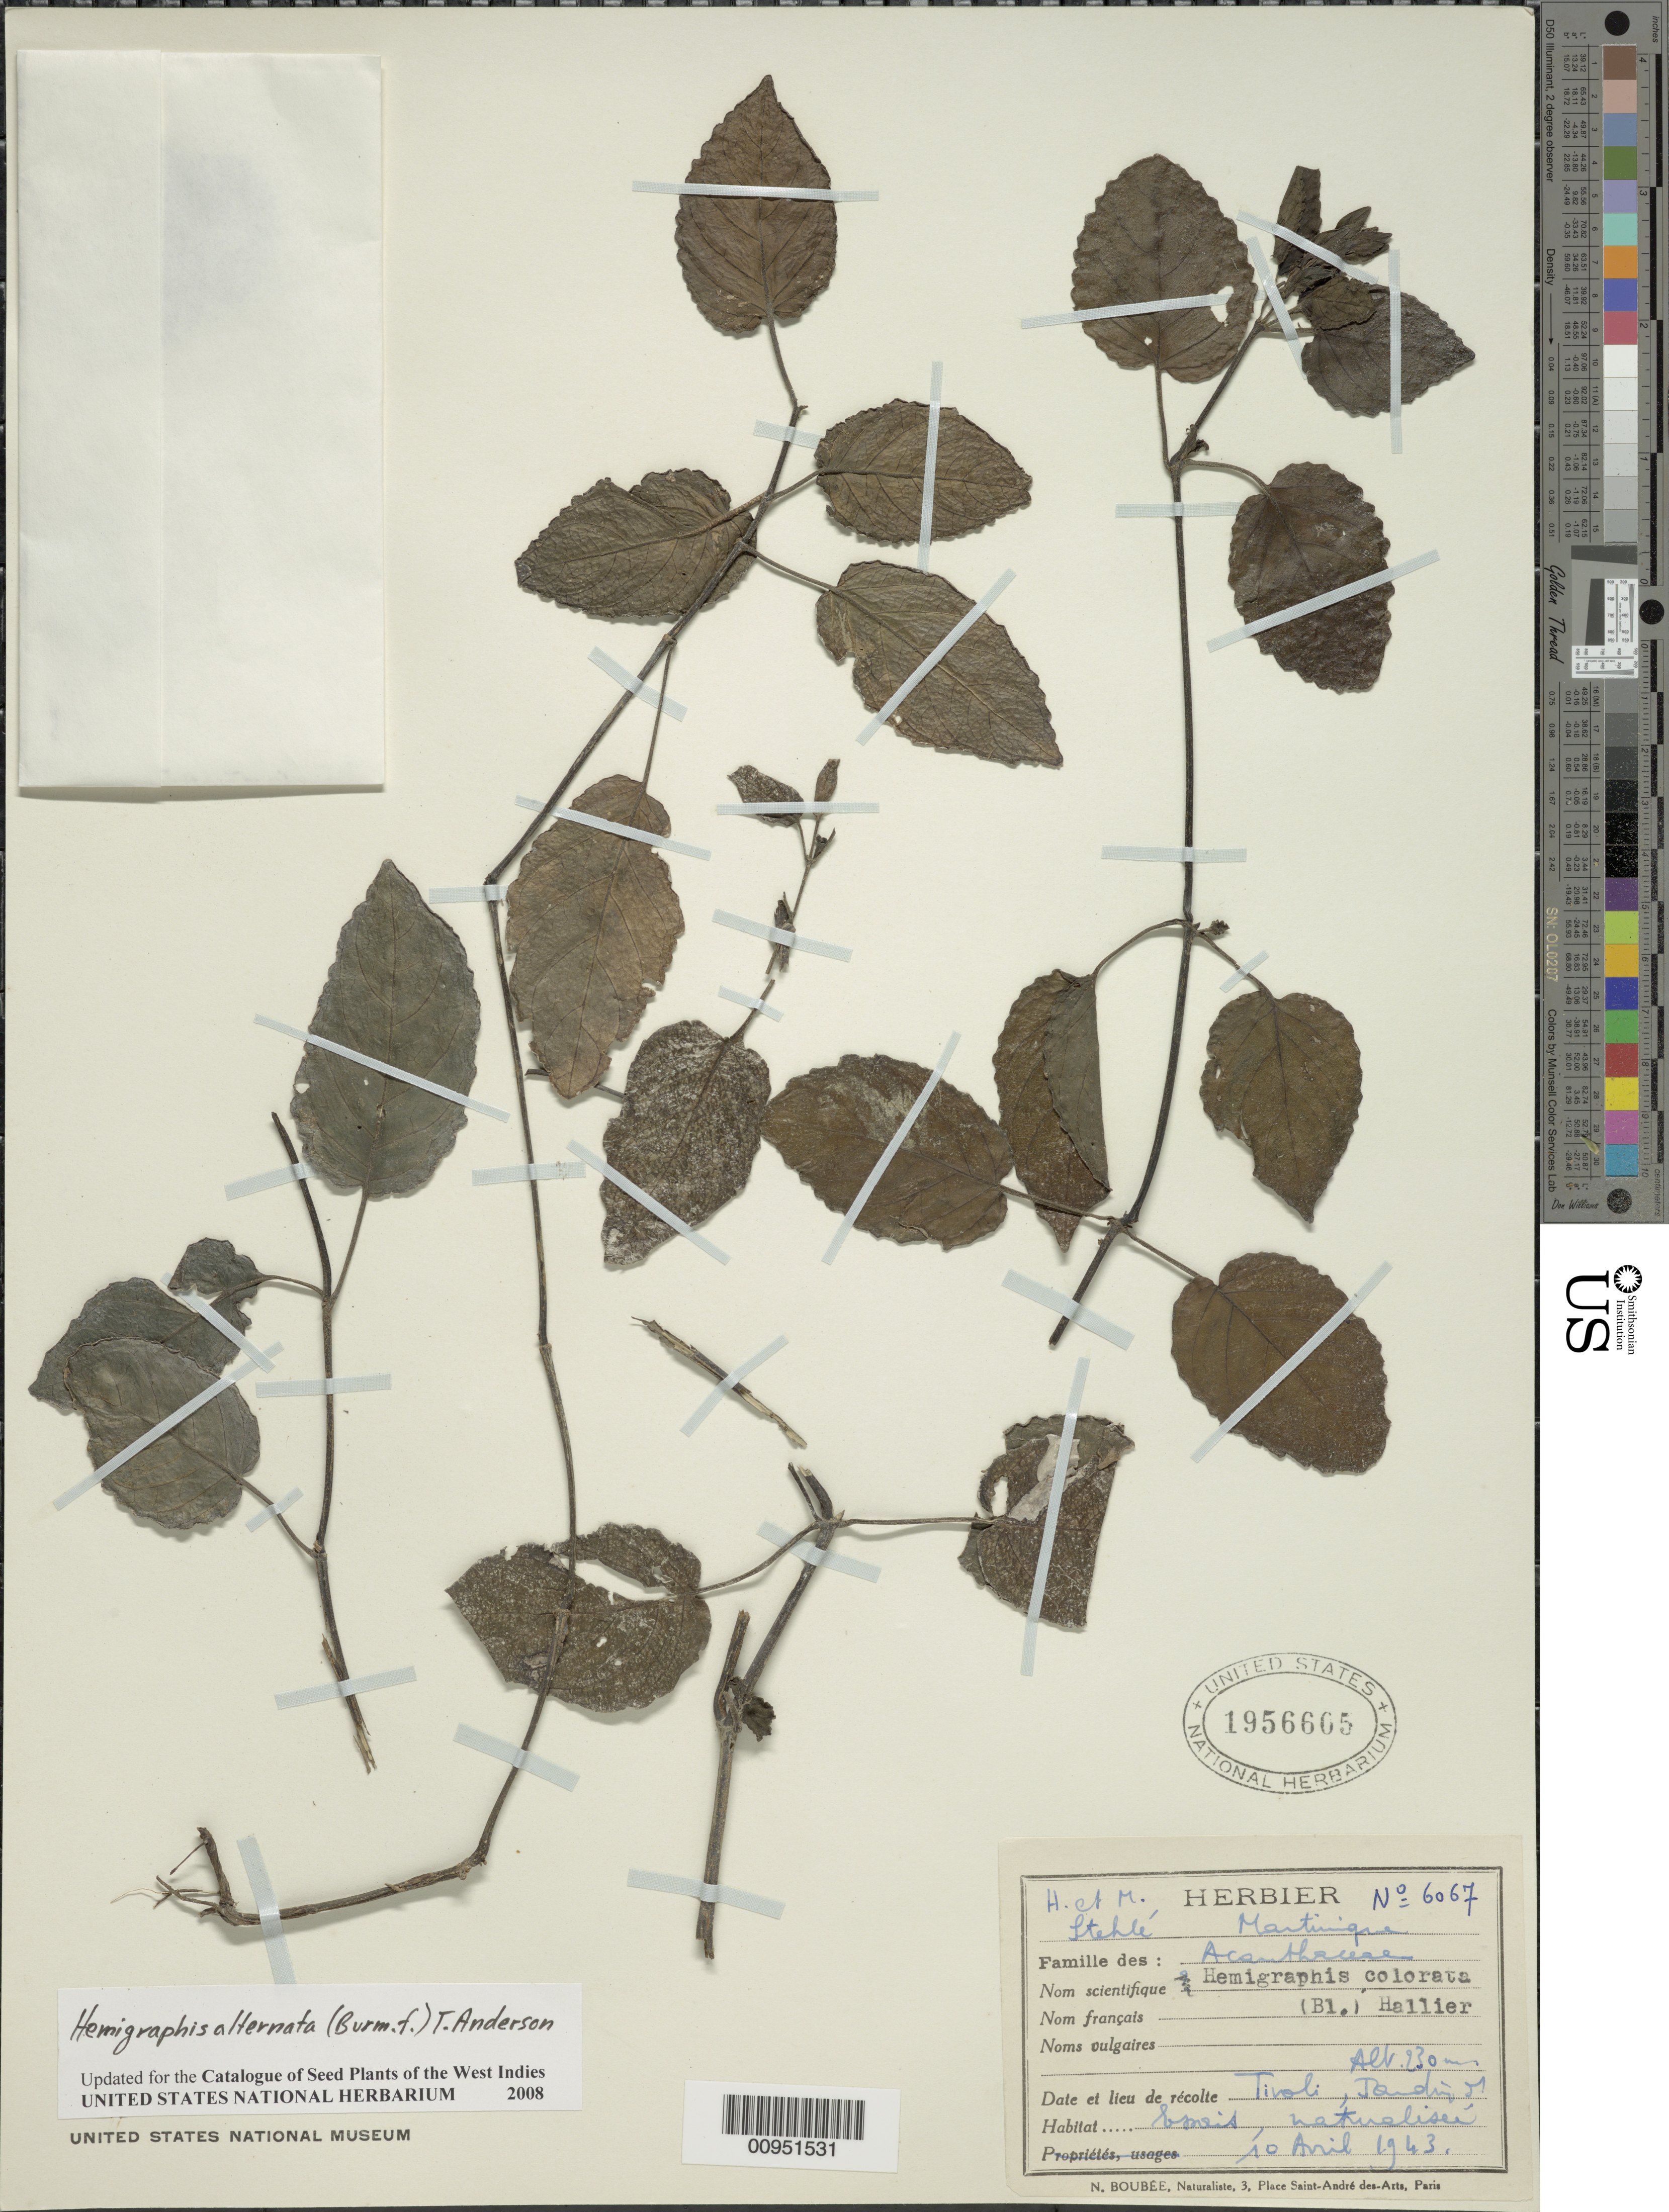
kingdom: Plantae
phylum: Tracheophyta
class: Magnoliopsida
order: Lamiales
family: Acanthaceae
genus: Hemigraphis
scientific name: Hemigraphis alternata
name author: (Burm. f.) T. Anderson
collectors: H. Stehlé & M. Stehlé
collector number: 6067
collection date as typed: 10 Apr 1943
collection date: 1943-04-10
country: Martinique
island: Martinique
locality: Tivoli, Jardin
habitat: Bois, naturalisee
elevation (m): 230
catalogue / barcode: US 1956665